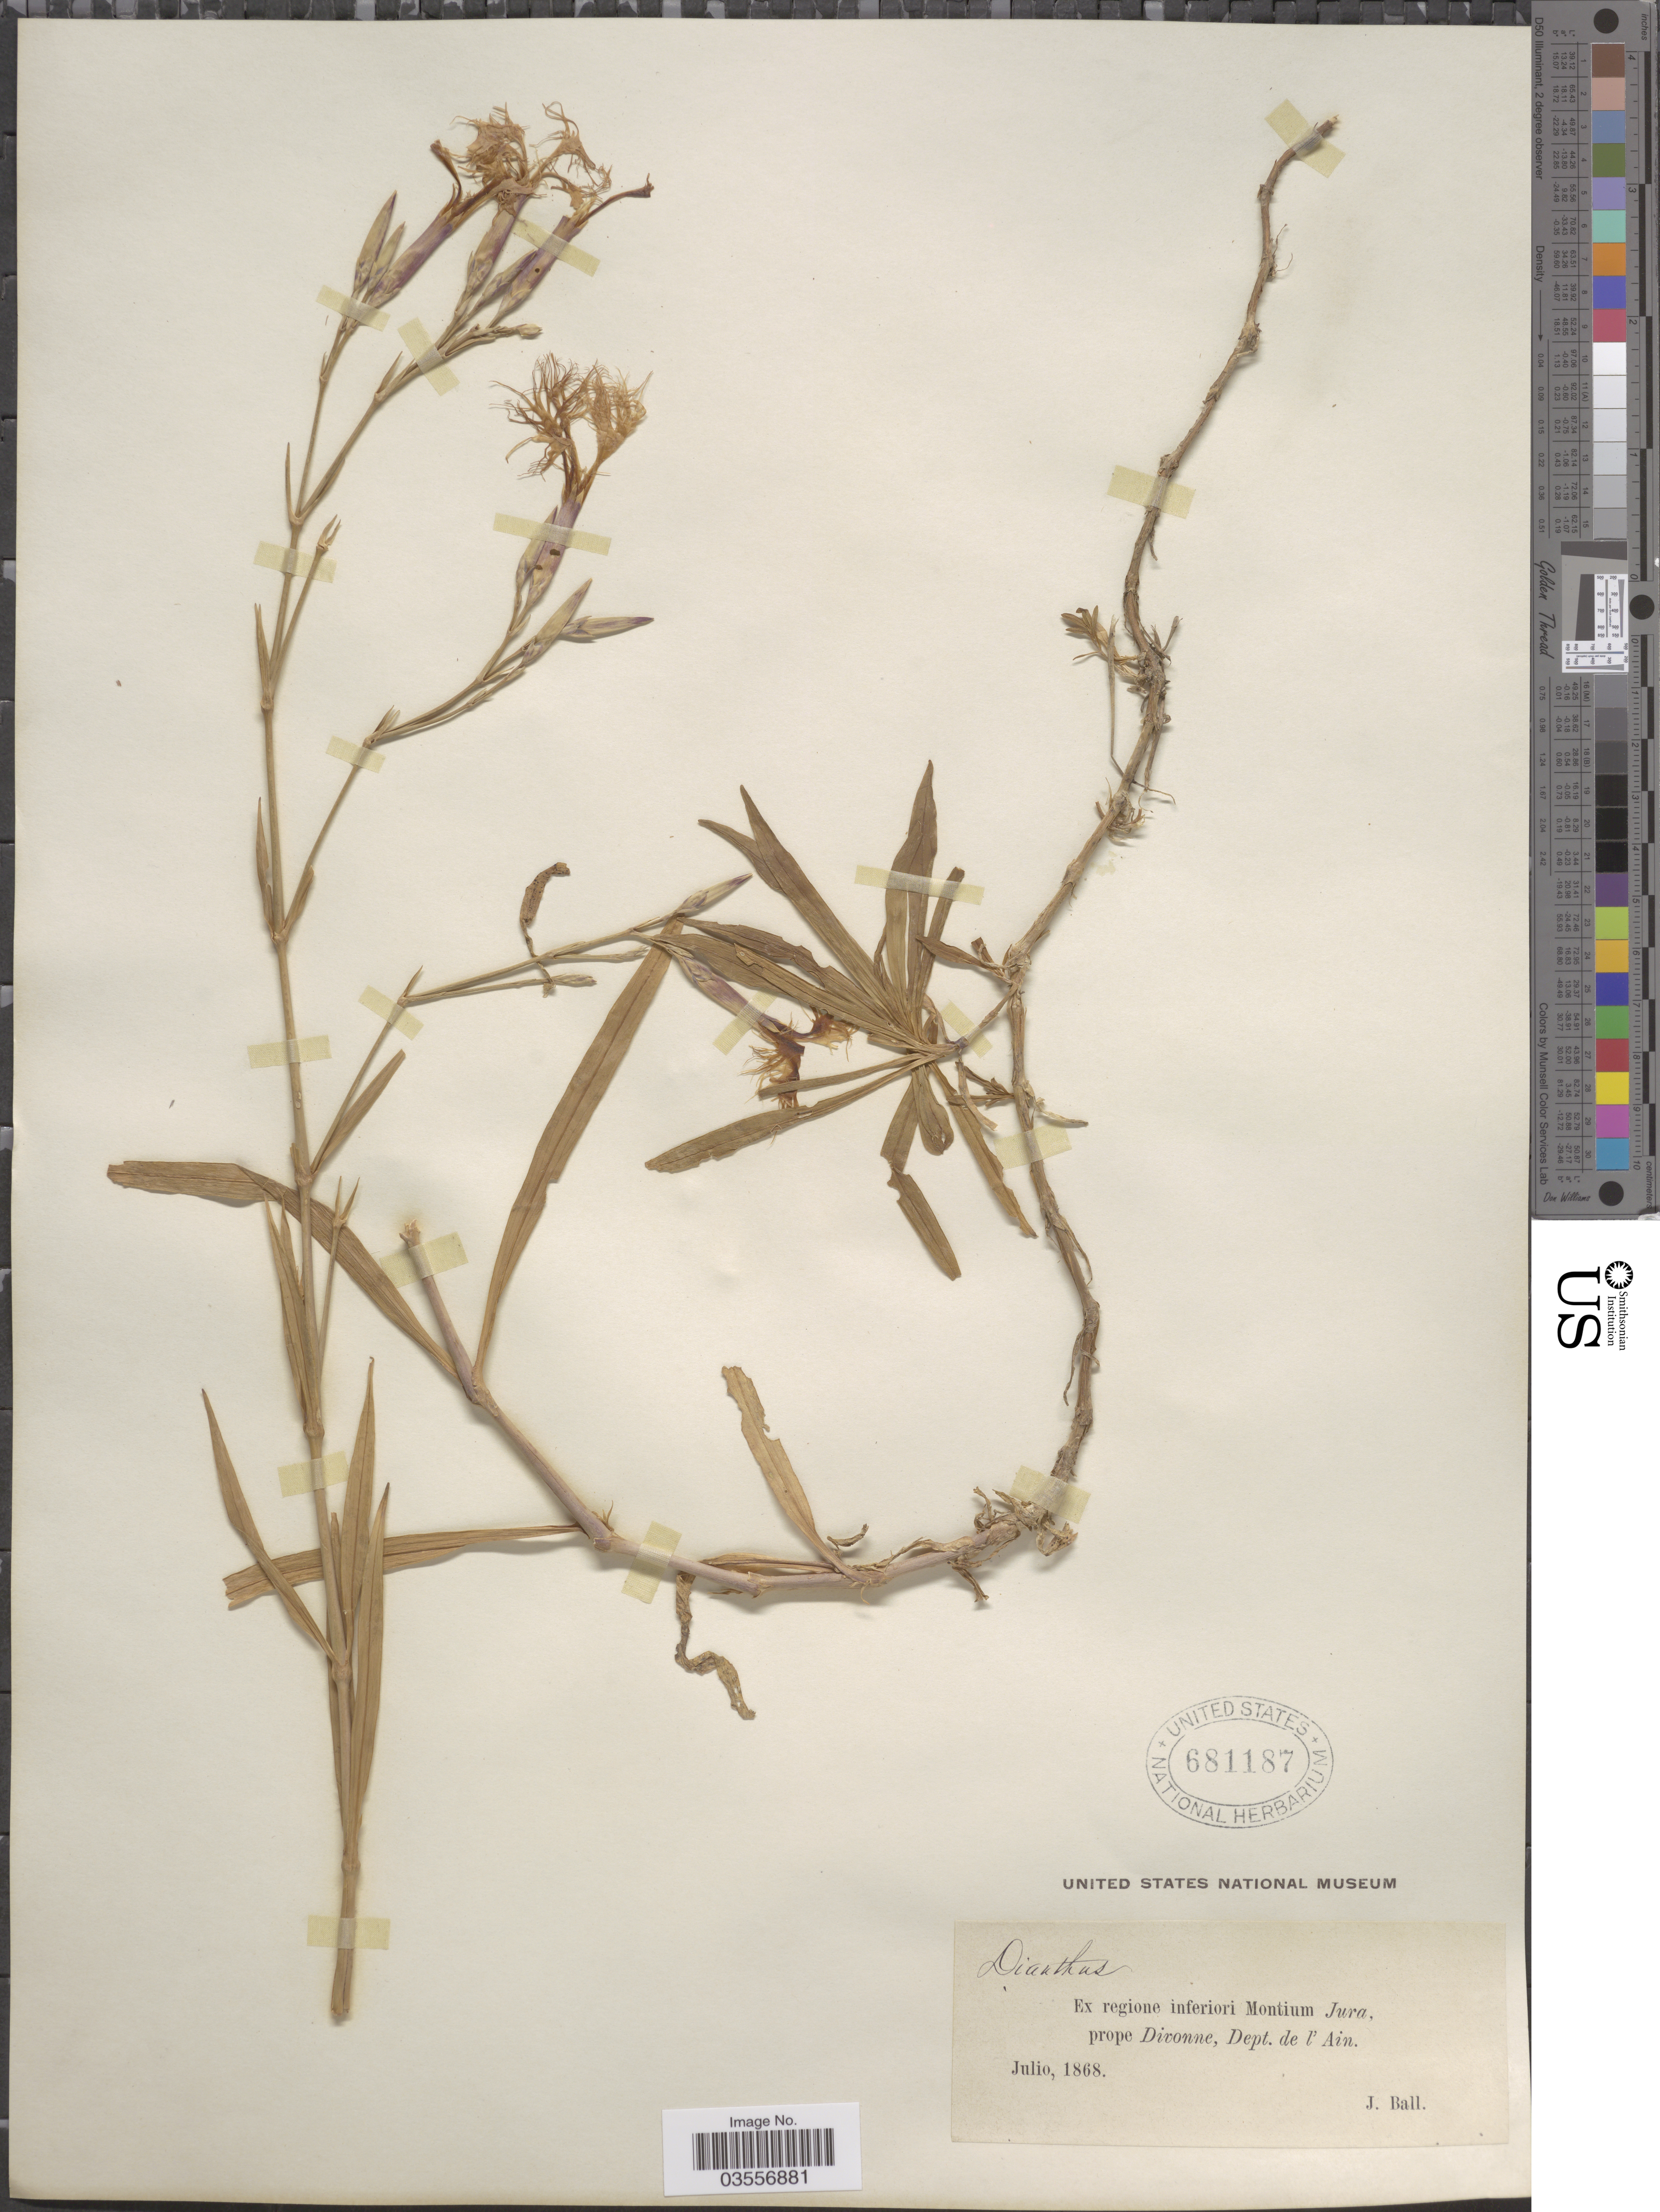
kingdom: Plantae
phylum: Tracheophyta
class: Magnoliopsida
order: Caryophyllales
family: Caryophyllaceae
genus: Dianthus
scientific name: Dianthus sp.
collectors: J. Ball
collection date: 1868-07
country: Switzerland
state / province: Jura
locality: Ex regione inferiori Montium Jura, prope Divonne, Dept. de l' Ain.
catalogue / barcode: US 681187